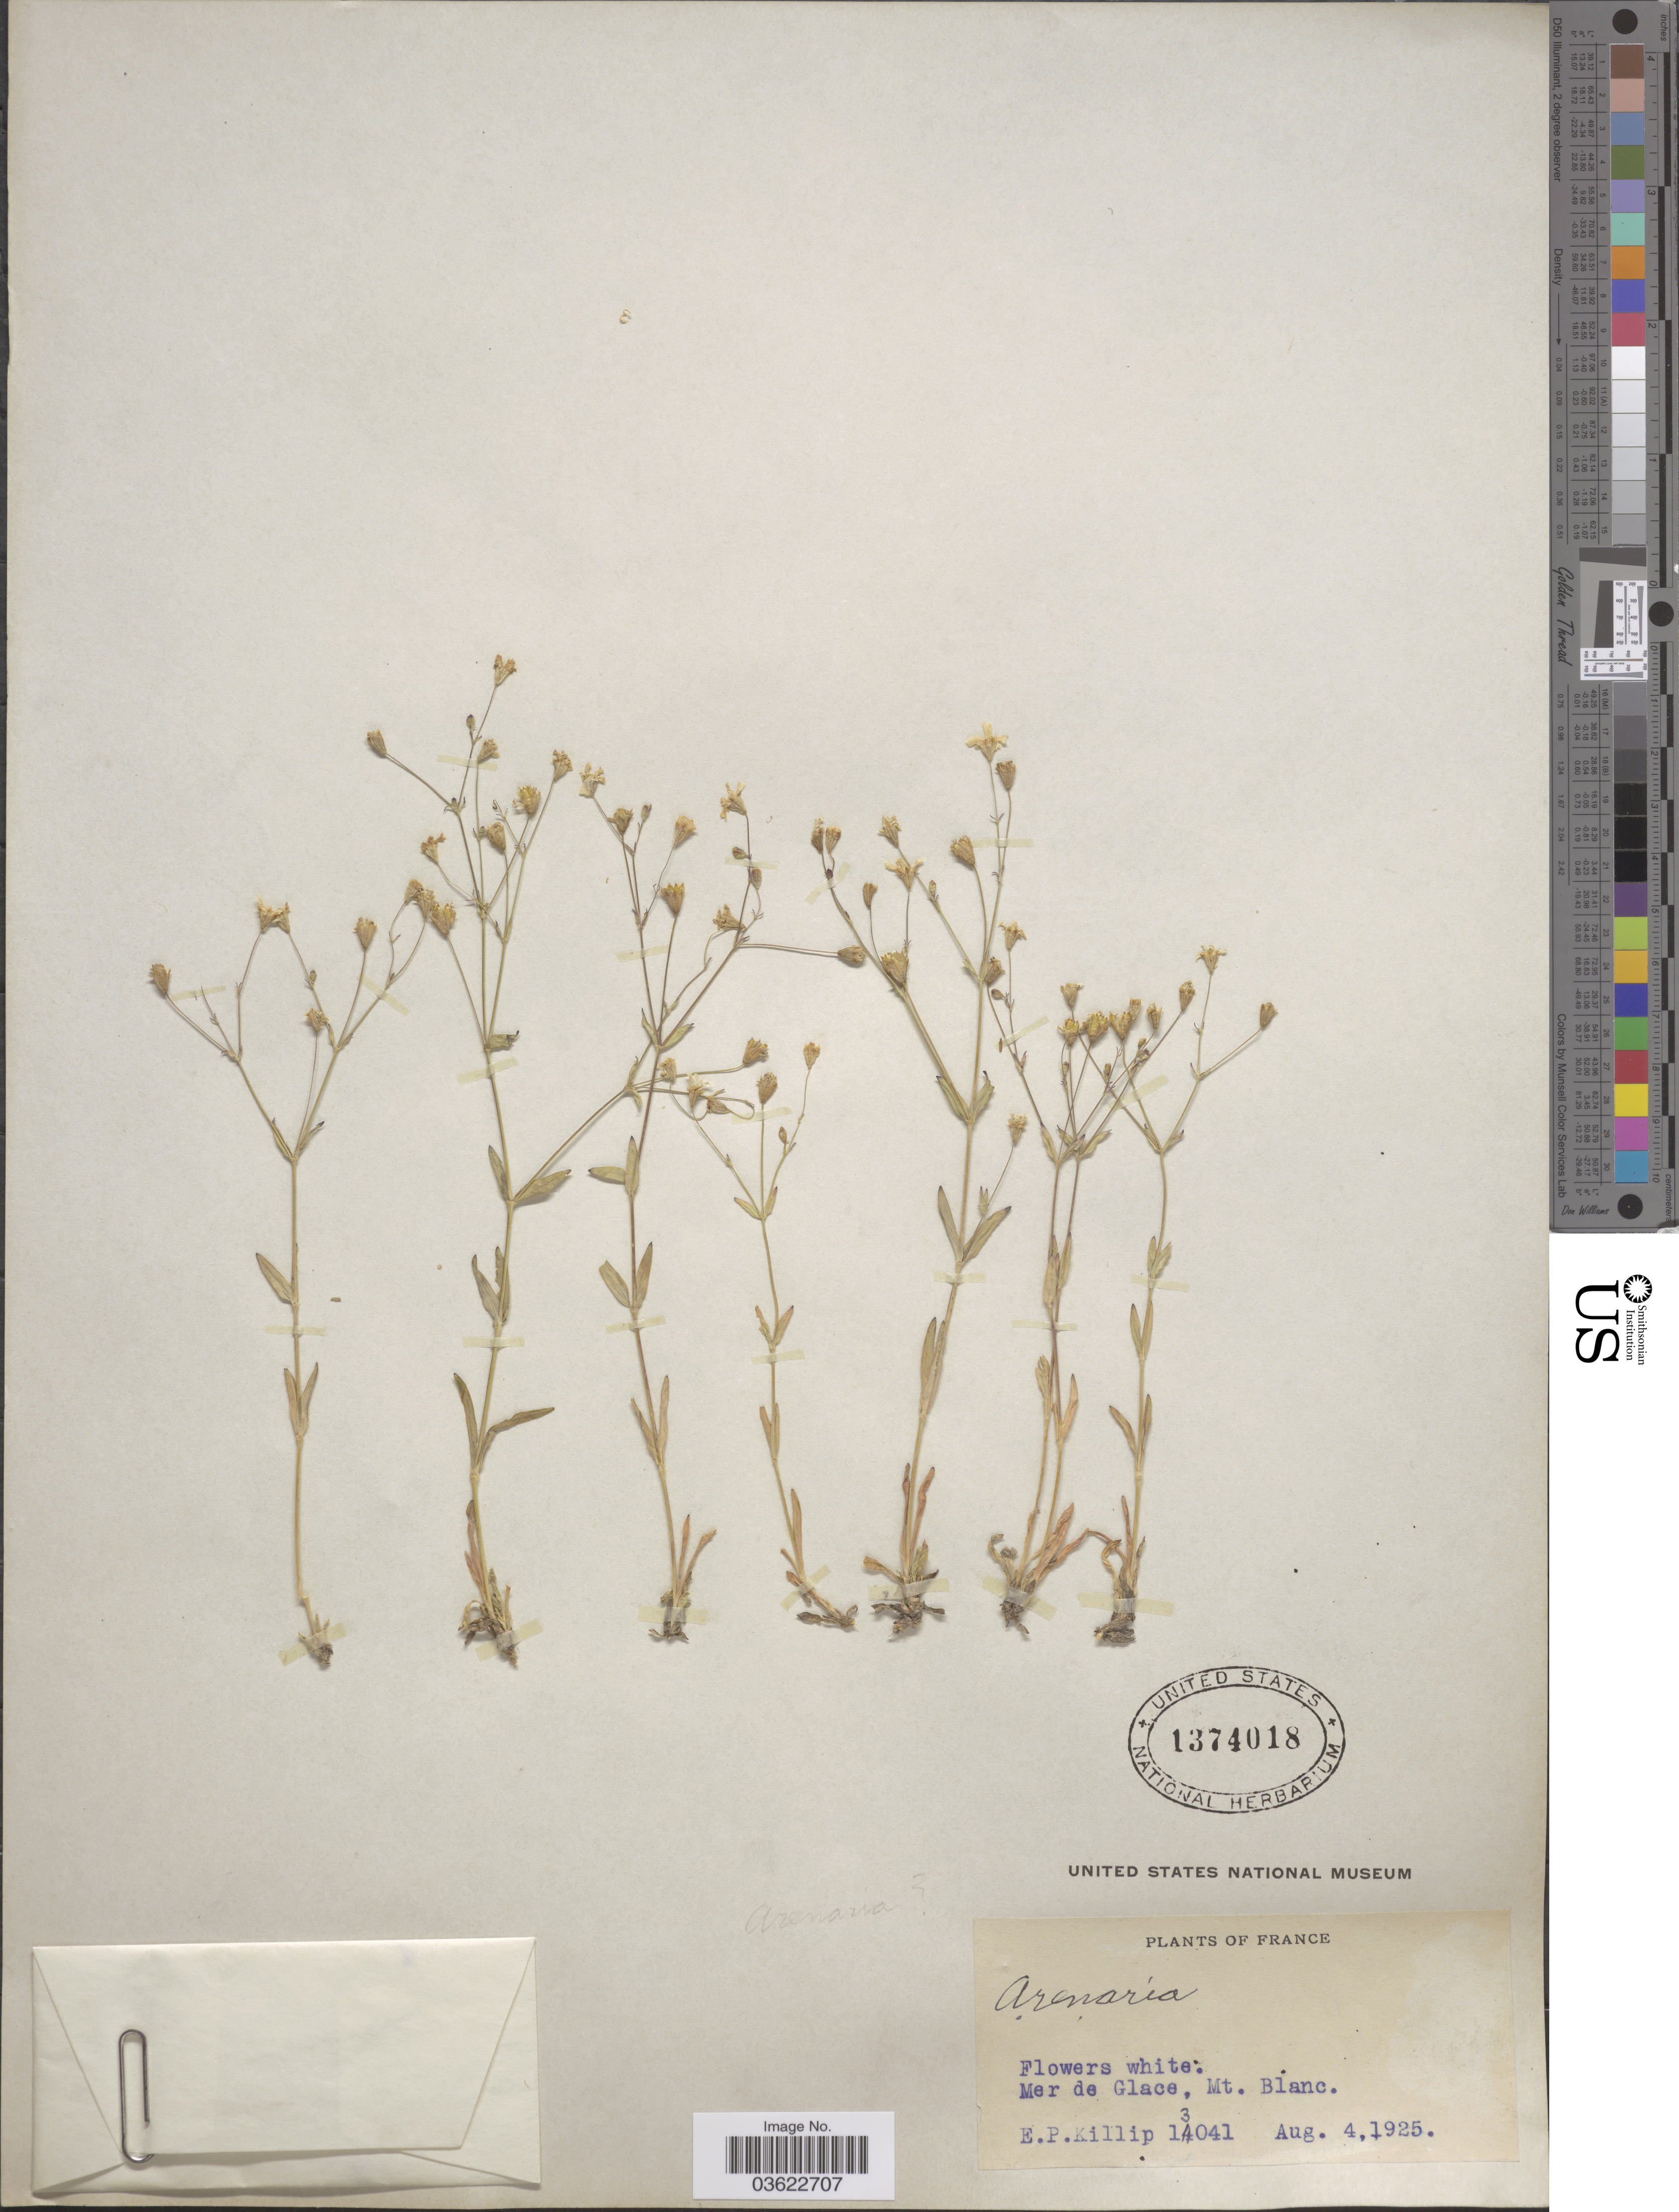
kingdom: Plantae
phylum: Tracheophyta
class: Magnoliopsida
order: Caryophyllales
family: Caryophyllaceae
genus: Arenaria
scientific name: Arenaria sp.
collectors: E. P. Killip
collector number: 13041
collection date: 1925-08-04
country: France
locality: Mer de Glace, Mt. Blanc.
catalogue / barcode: US 1374018